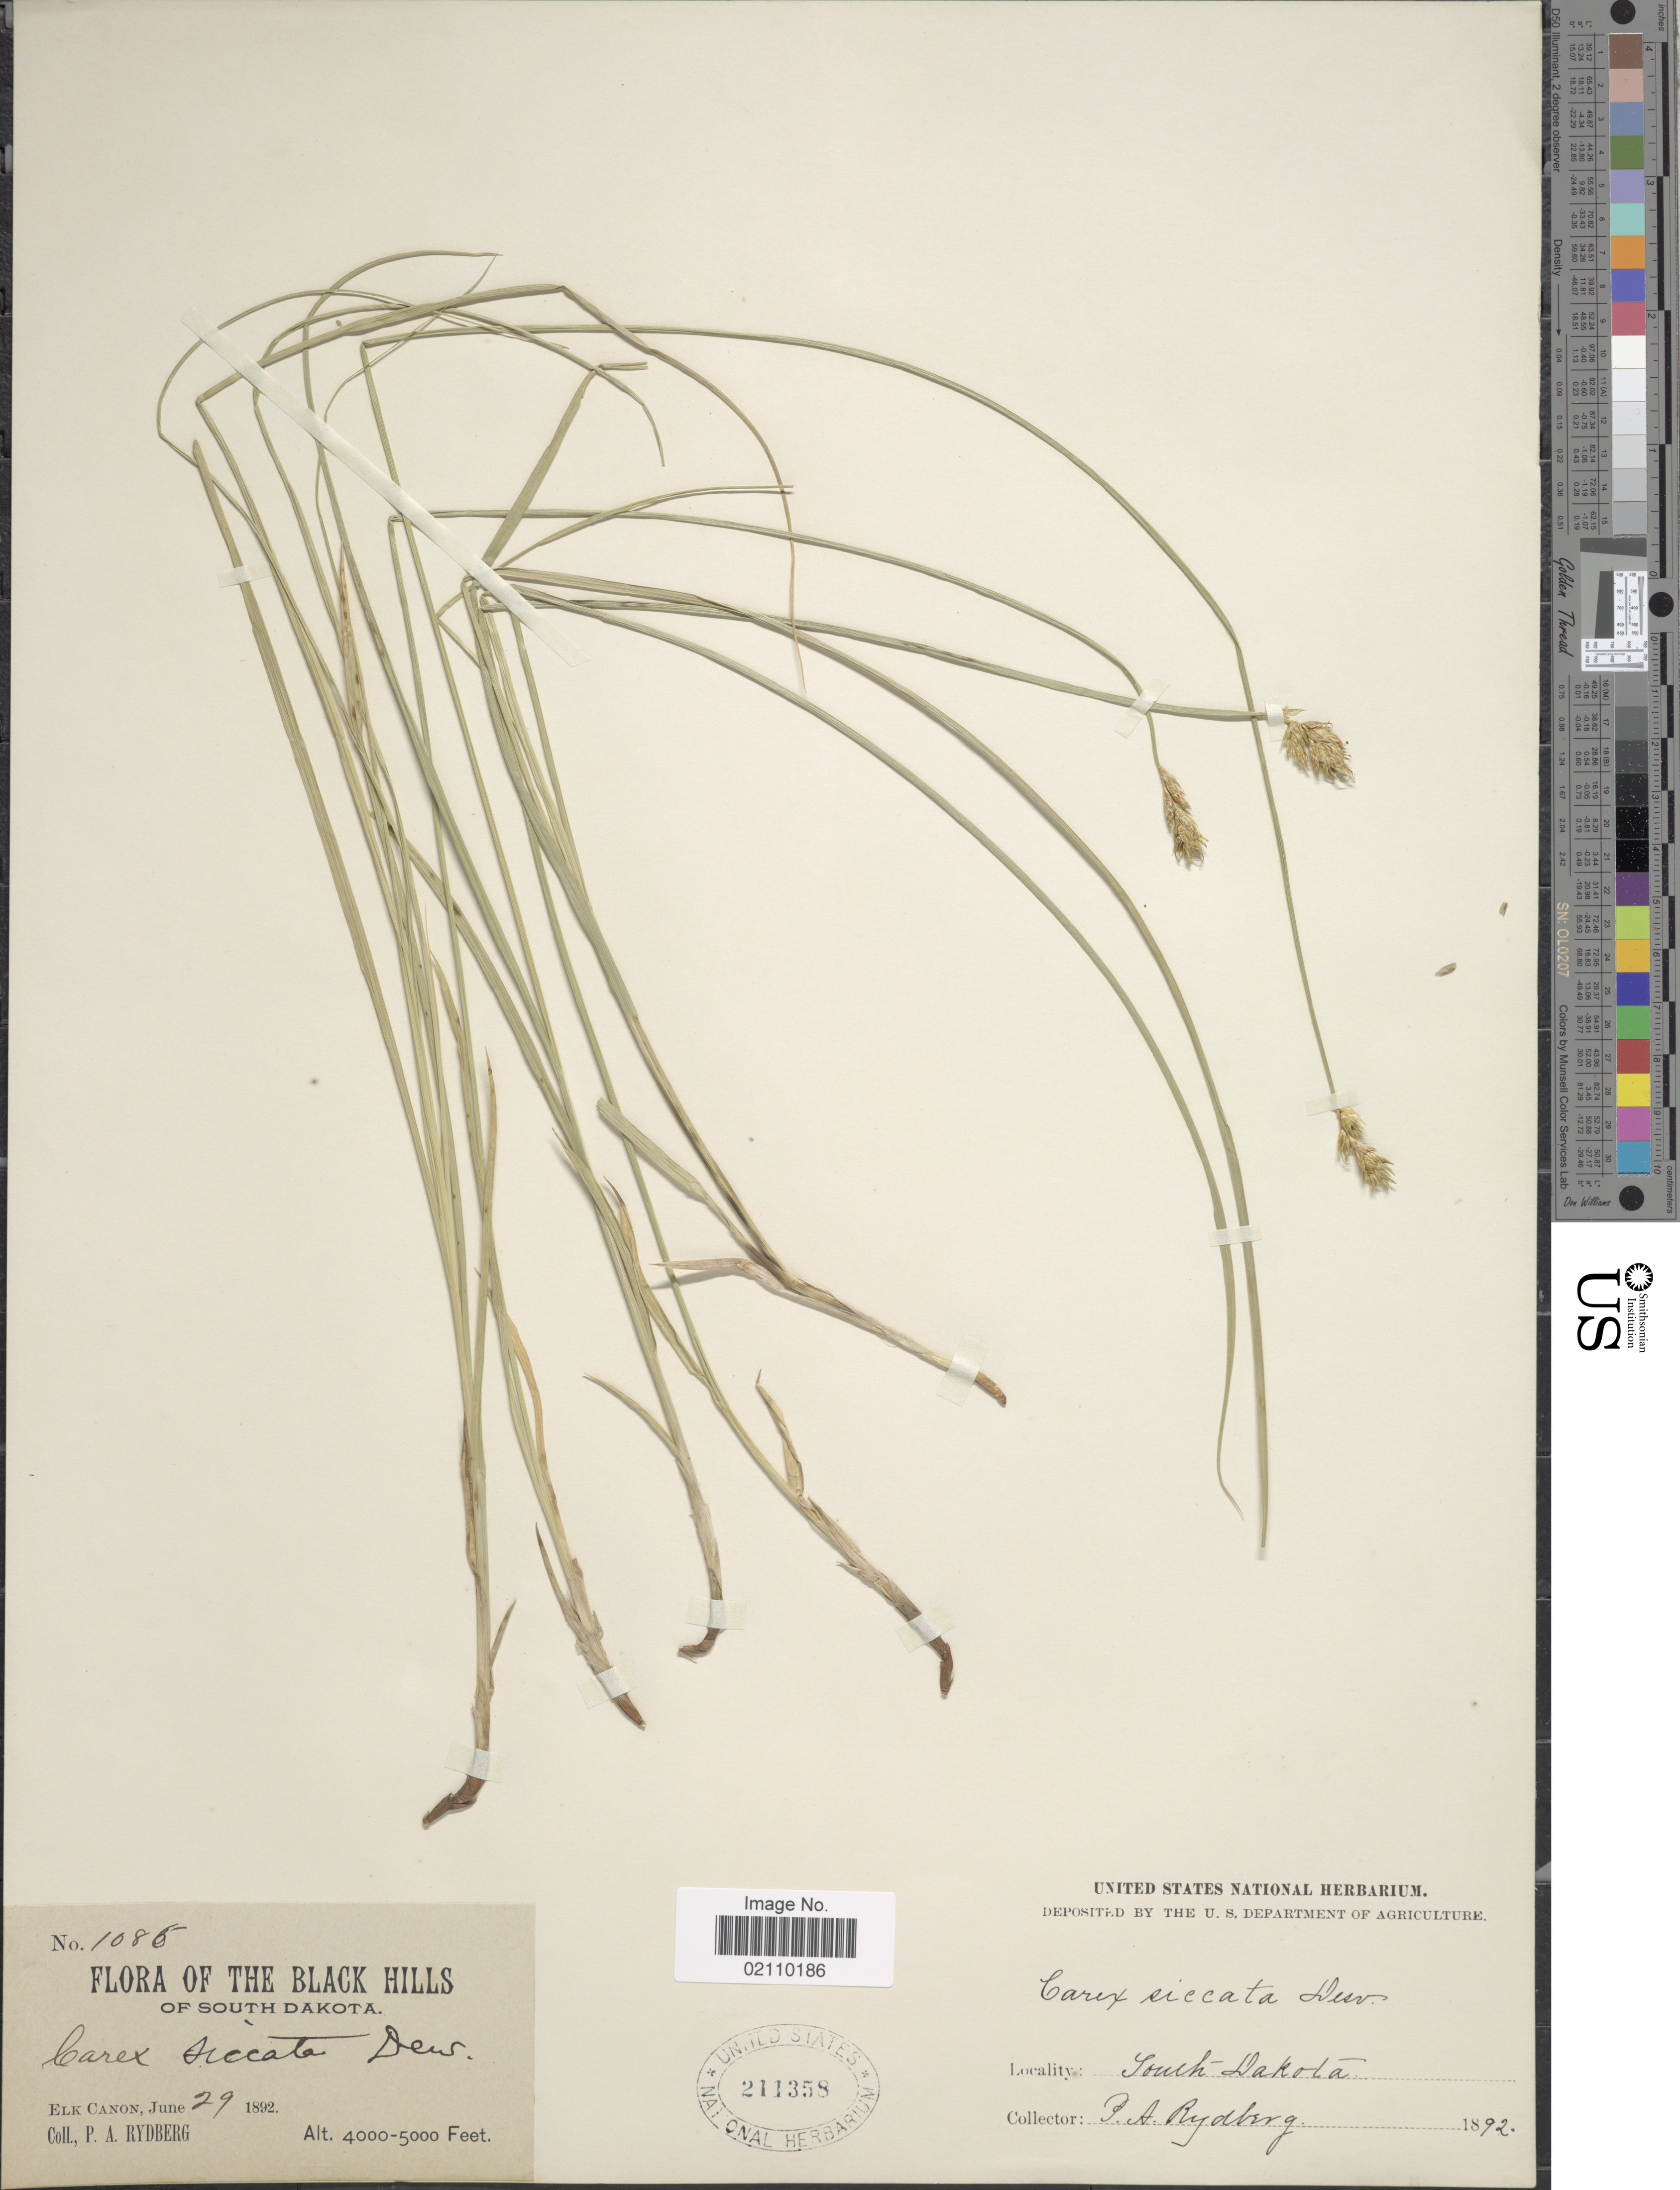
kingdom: Plantae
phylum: Tracheophyta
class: Liliopsida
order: Poales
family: Cyperaceae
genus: Carex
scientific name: Carex foenea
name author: Willd.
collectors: P. A. Rydberg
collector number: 1085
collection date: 1892-06-29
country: United States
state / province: South Dakota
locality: The Black Hills, Elk Canon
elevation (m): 1219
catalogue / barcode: US 211358